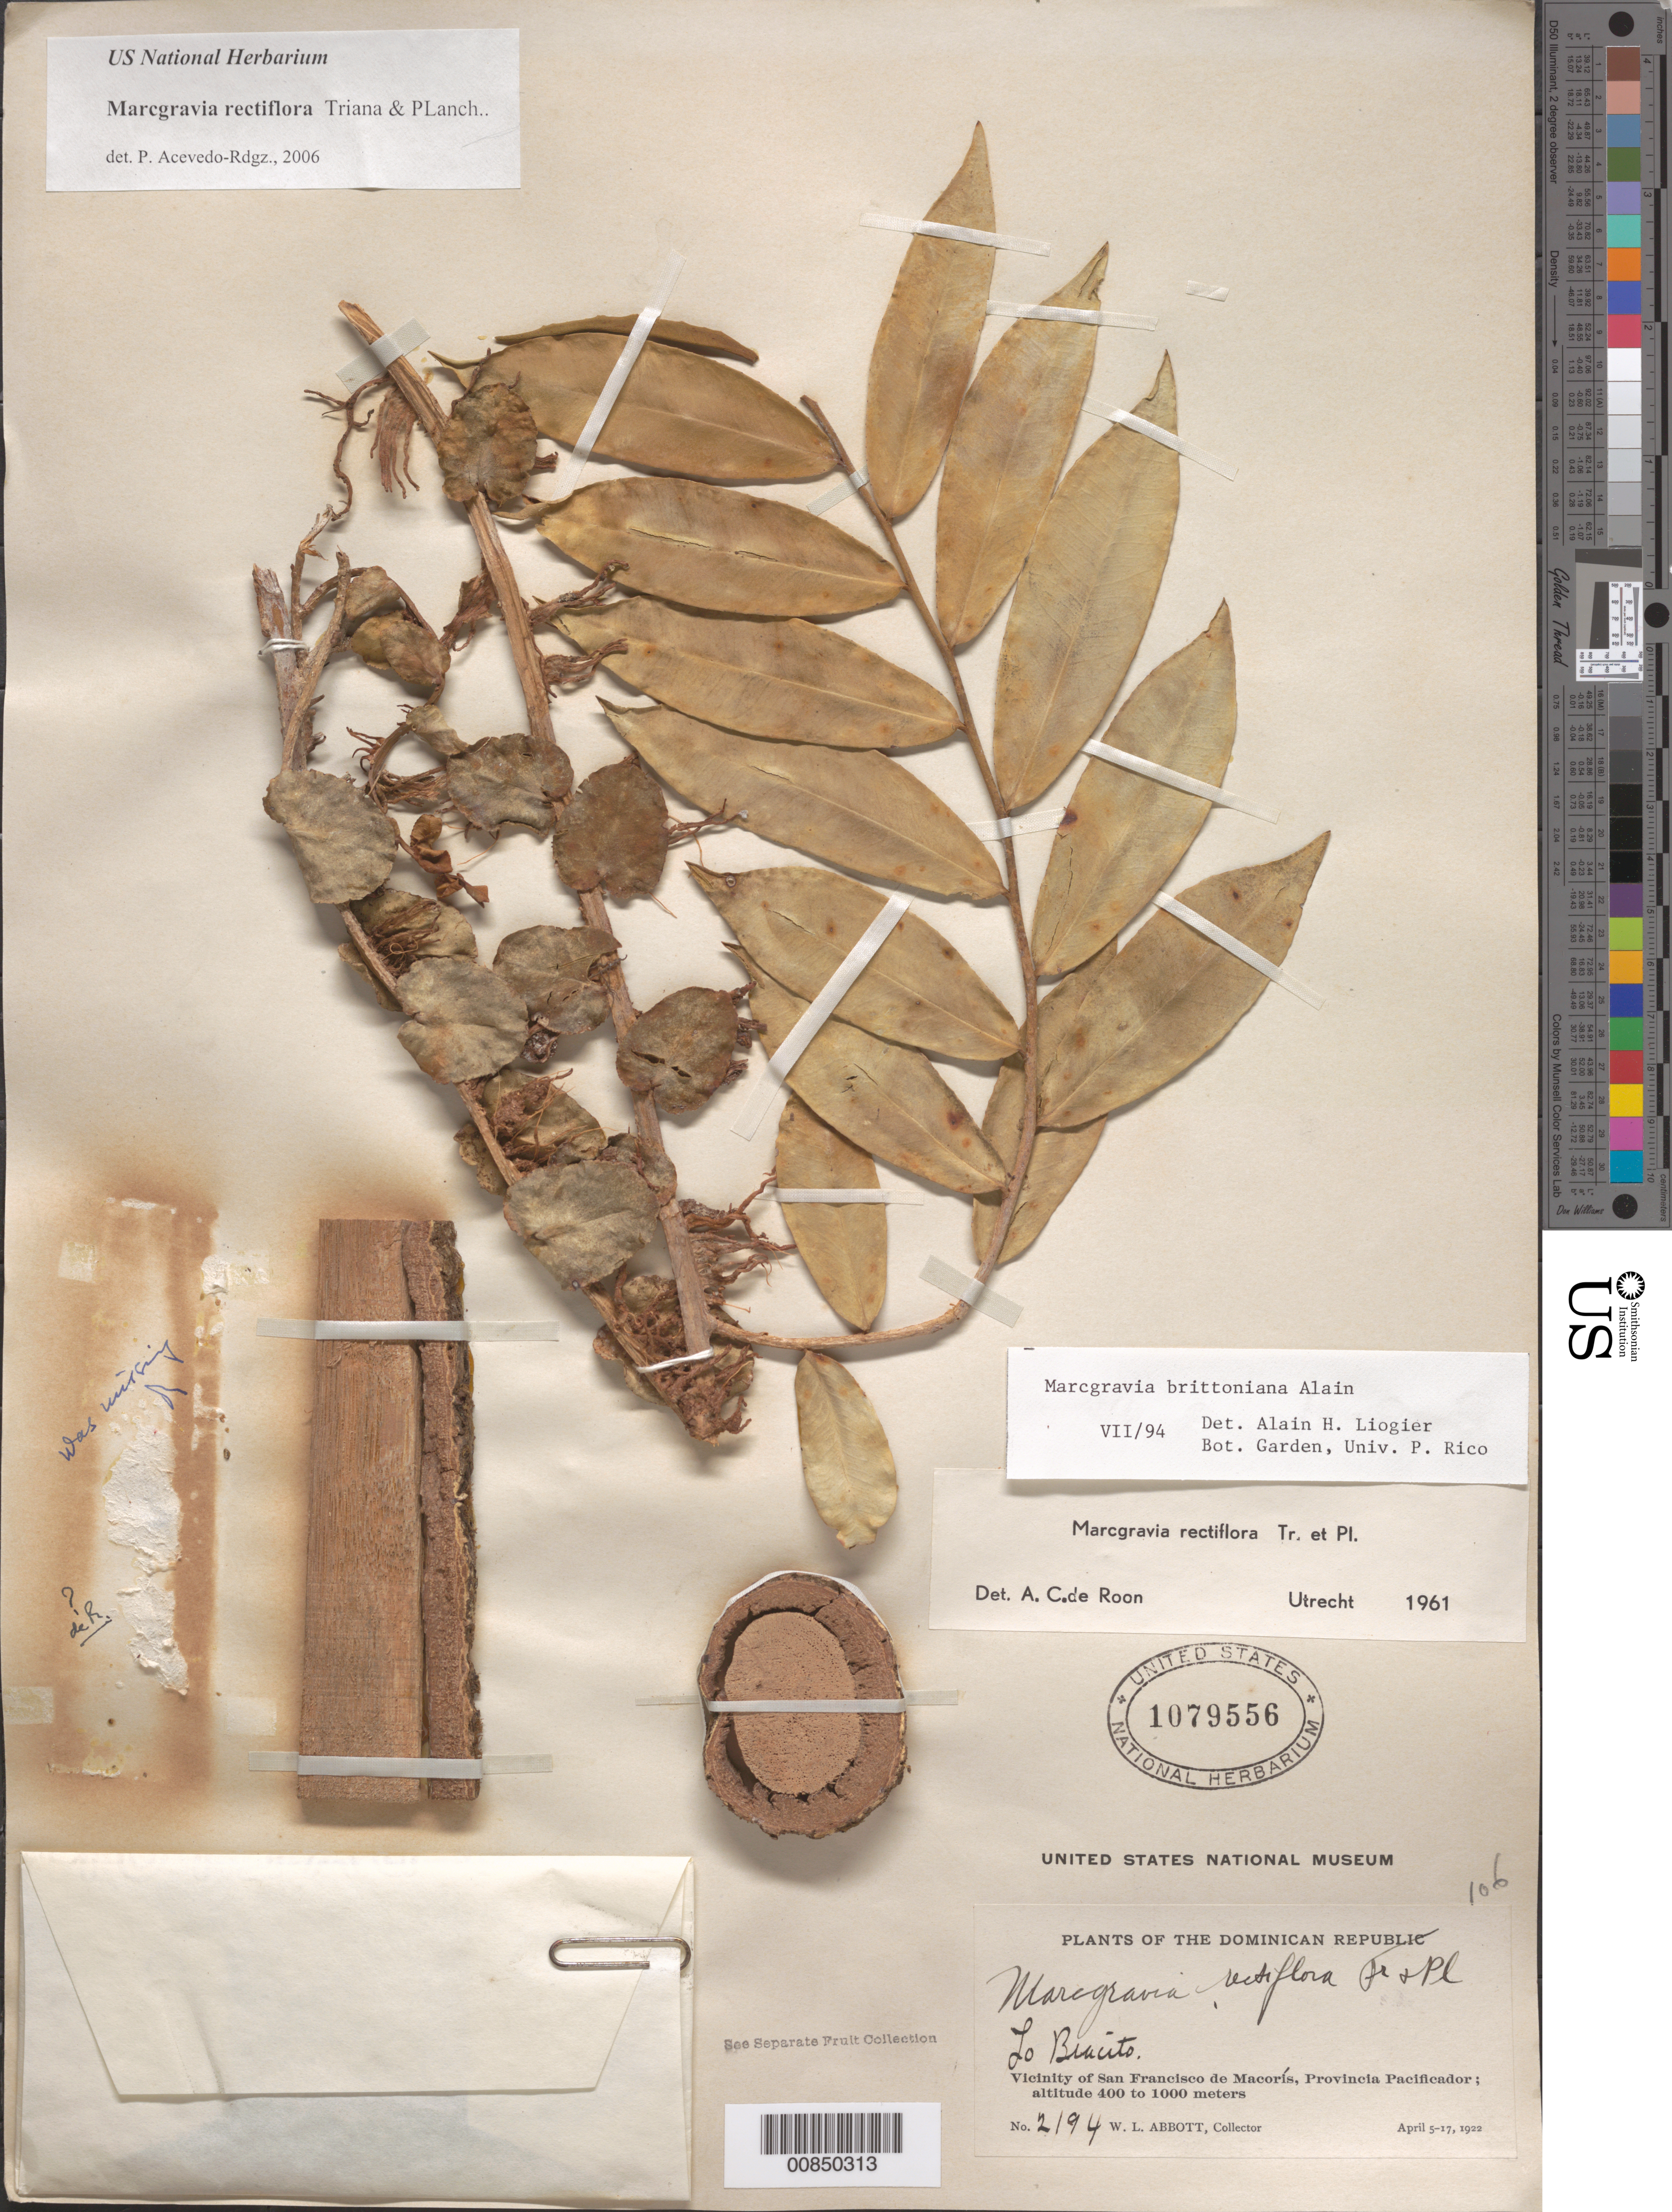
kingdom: Plantae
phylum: Tracheophyta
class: Magnoliopsida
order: Ericales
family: Marcgraviaceae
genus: Marcgravia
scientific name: Marcgravia rectiflora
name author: Triana & Planch.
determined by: Acevedo-Rodríguez, P., (BOT), Smithsonian Institution - National Museum of Natural History (UNITED STATES)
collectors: W. L. Abbott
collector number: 2194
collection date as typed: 05 Apr 1922 to 17 Apr 1922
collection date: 1922-04-05/1922-04-17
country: Dominican Republic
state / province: Duarte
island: Hispaniola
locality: Vicinity of San Francisco de Macorís, Lo Biacito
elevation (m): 400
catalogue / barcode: US 1079556